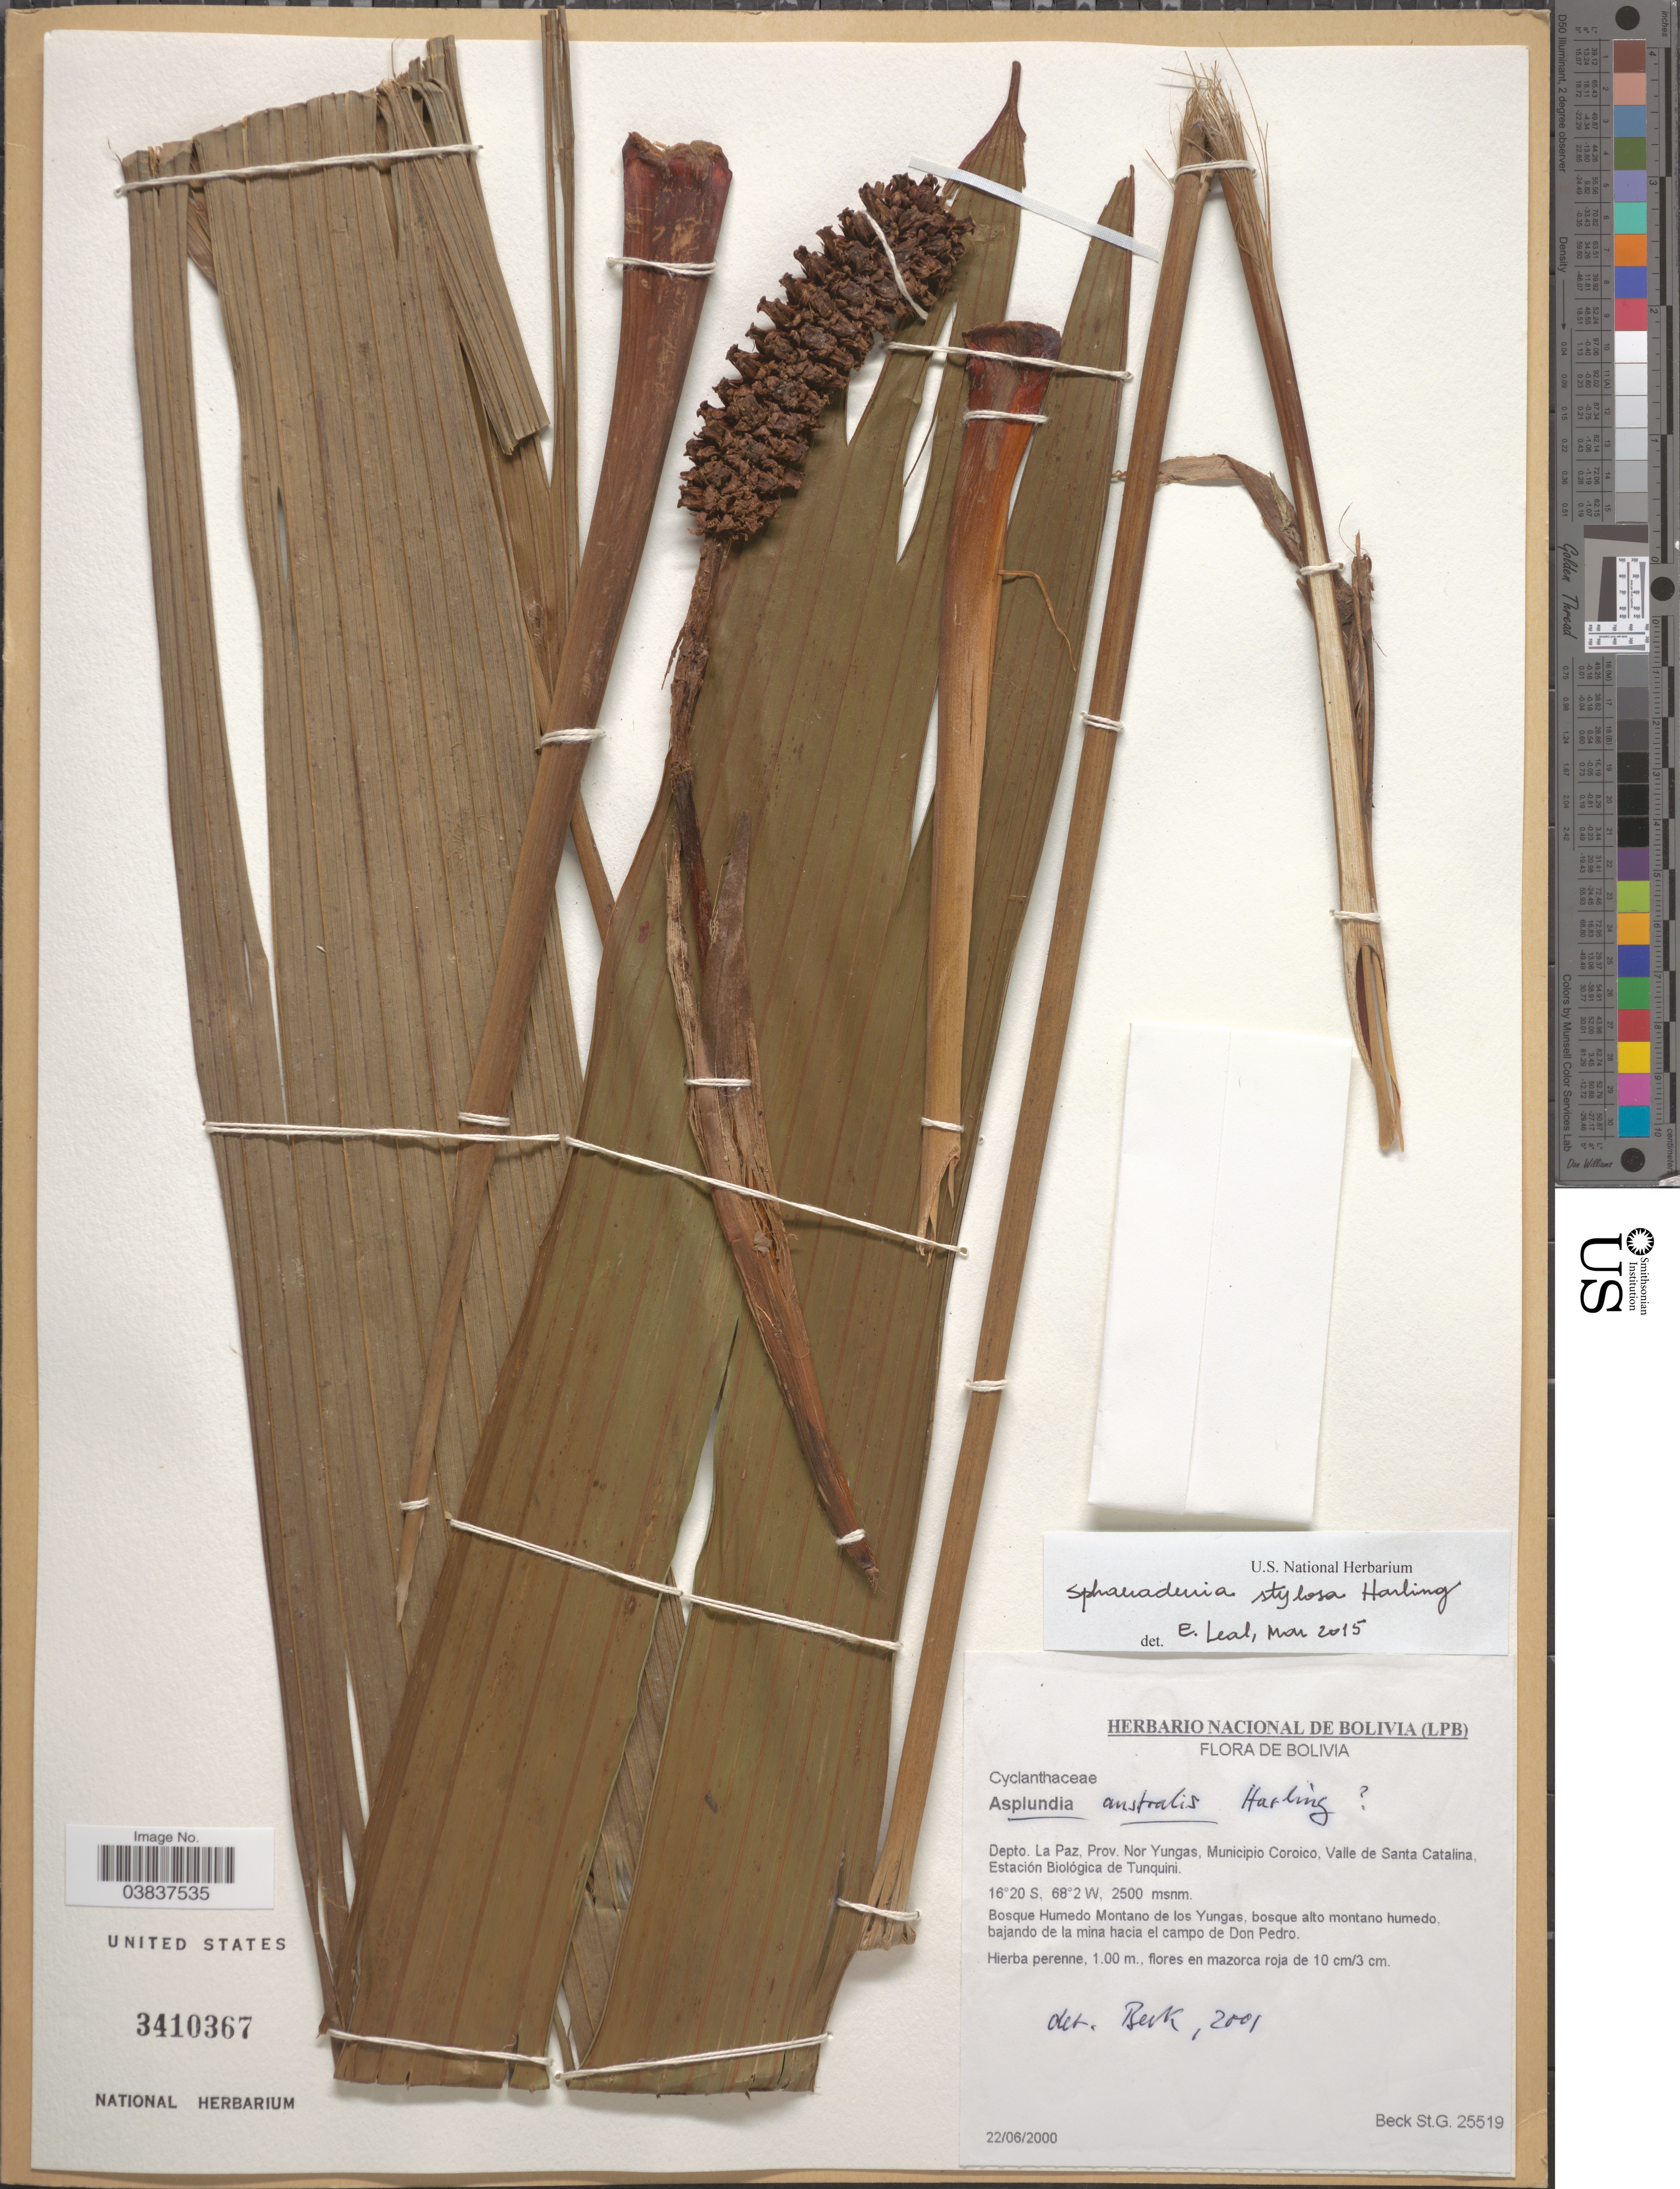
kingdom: Plantae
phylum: Tracheophyta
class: Liliopsida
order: Pandanales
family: Cyclanthaceae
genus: Sphaeradenia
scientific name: Sphaeradenia stylosa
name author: Harling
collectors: S. G. Beck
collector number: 25519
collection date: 2000-06-22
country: Bolivia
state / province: La Paz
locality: Depto. La Paz, Prov. Nor Yungas, Municipio Coroico, Valle de Santa Catalina, Estación Biológica de Tunquini. Bosque Humedo Montano de los Yungas.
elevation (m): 2500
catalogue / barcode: US 3410367